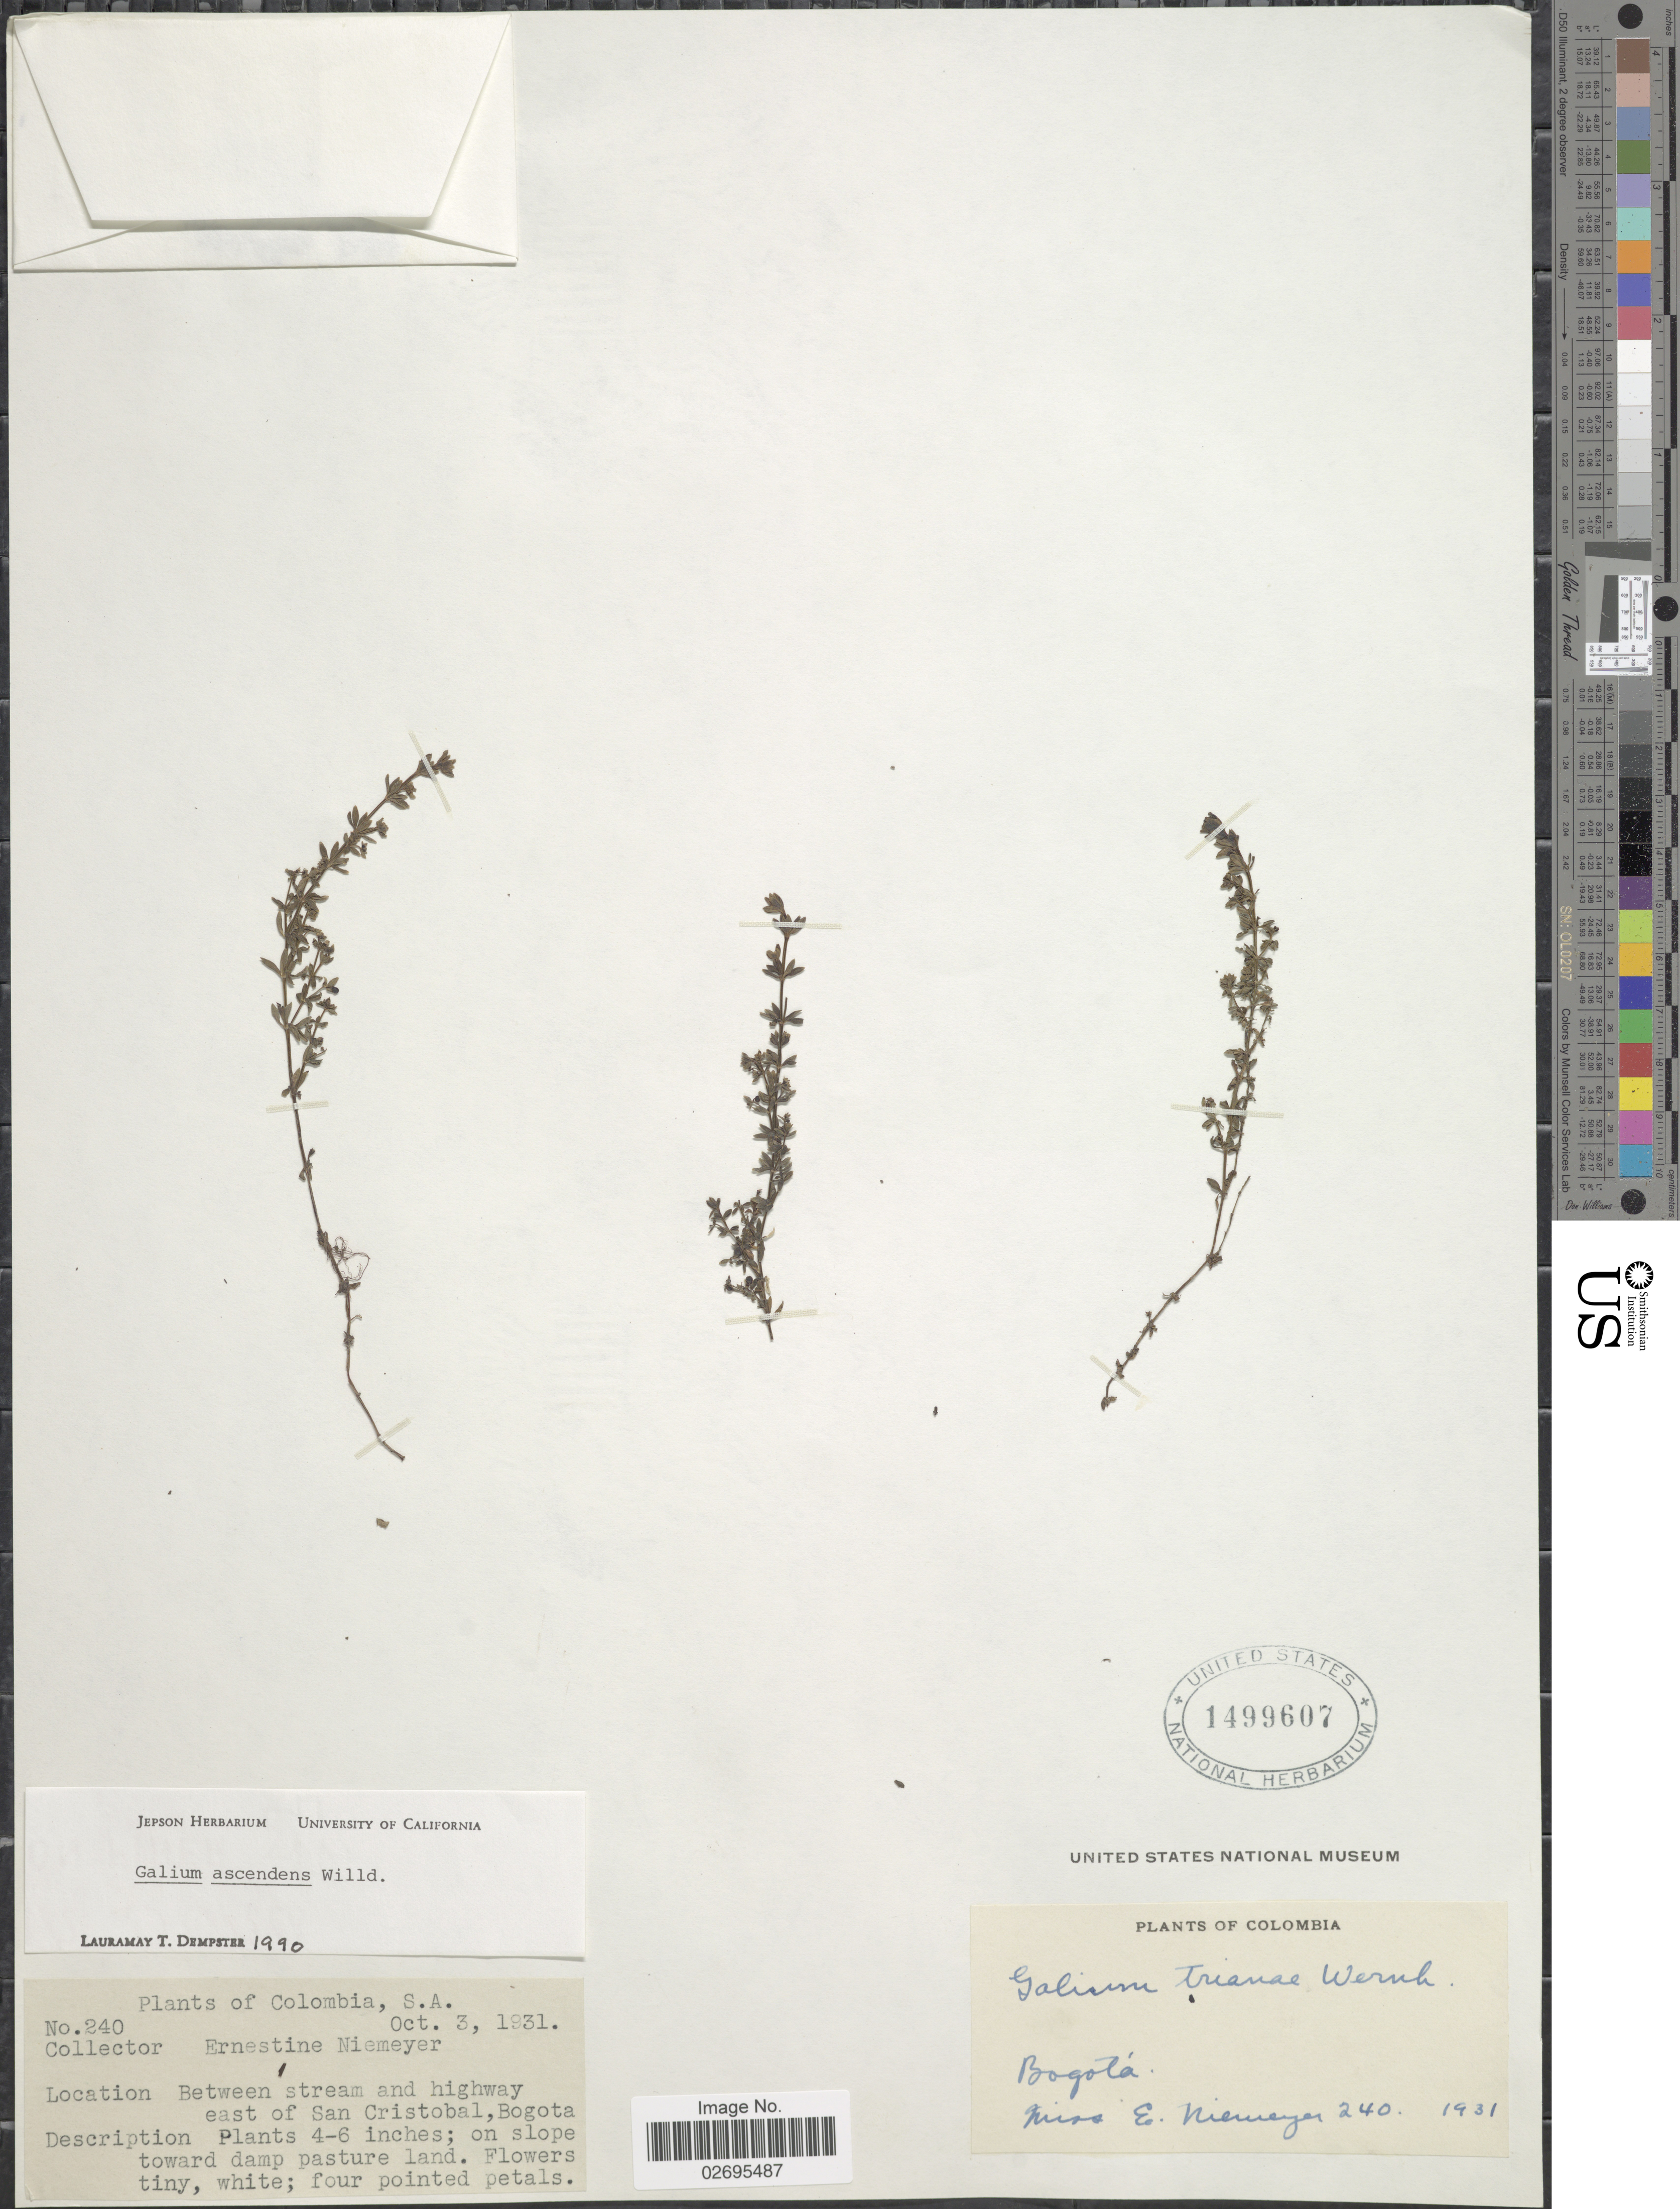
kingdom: Plantae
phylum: Tracheophyta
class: Magnoliopsida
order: Gentianales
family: Rubiaceae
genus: Galium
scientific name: Galium ascendens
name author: Willd. ex Spreng.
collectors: E. H. Niemeyer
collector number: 240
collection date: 1931-10-03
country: Colombia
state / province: Bogota D.C.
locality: Between stream and highway east San Cristobal, Bogotá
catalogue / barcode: US 1499607